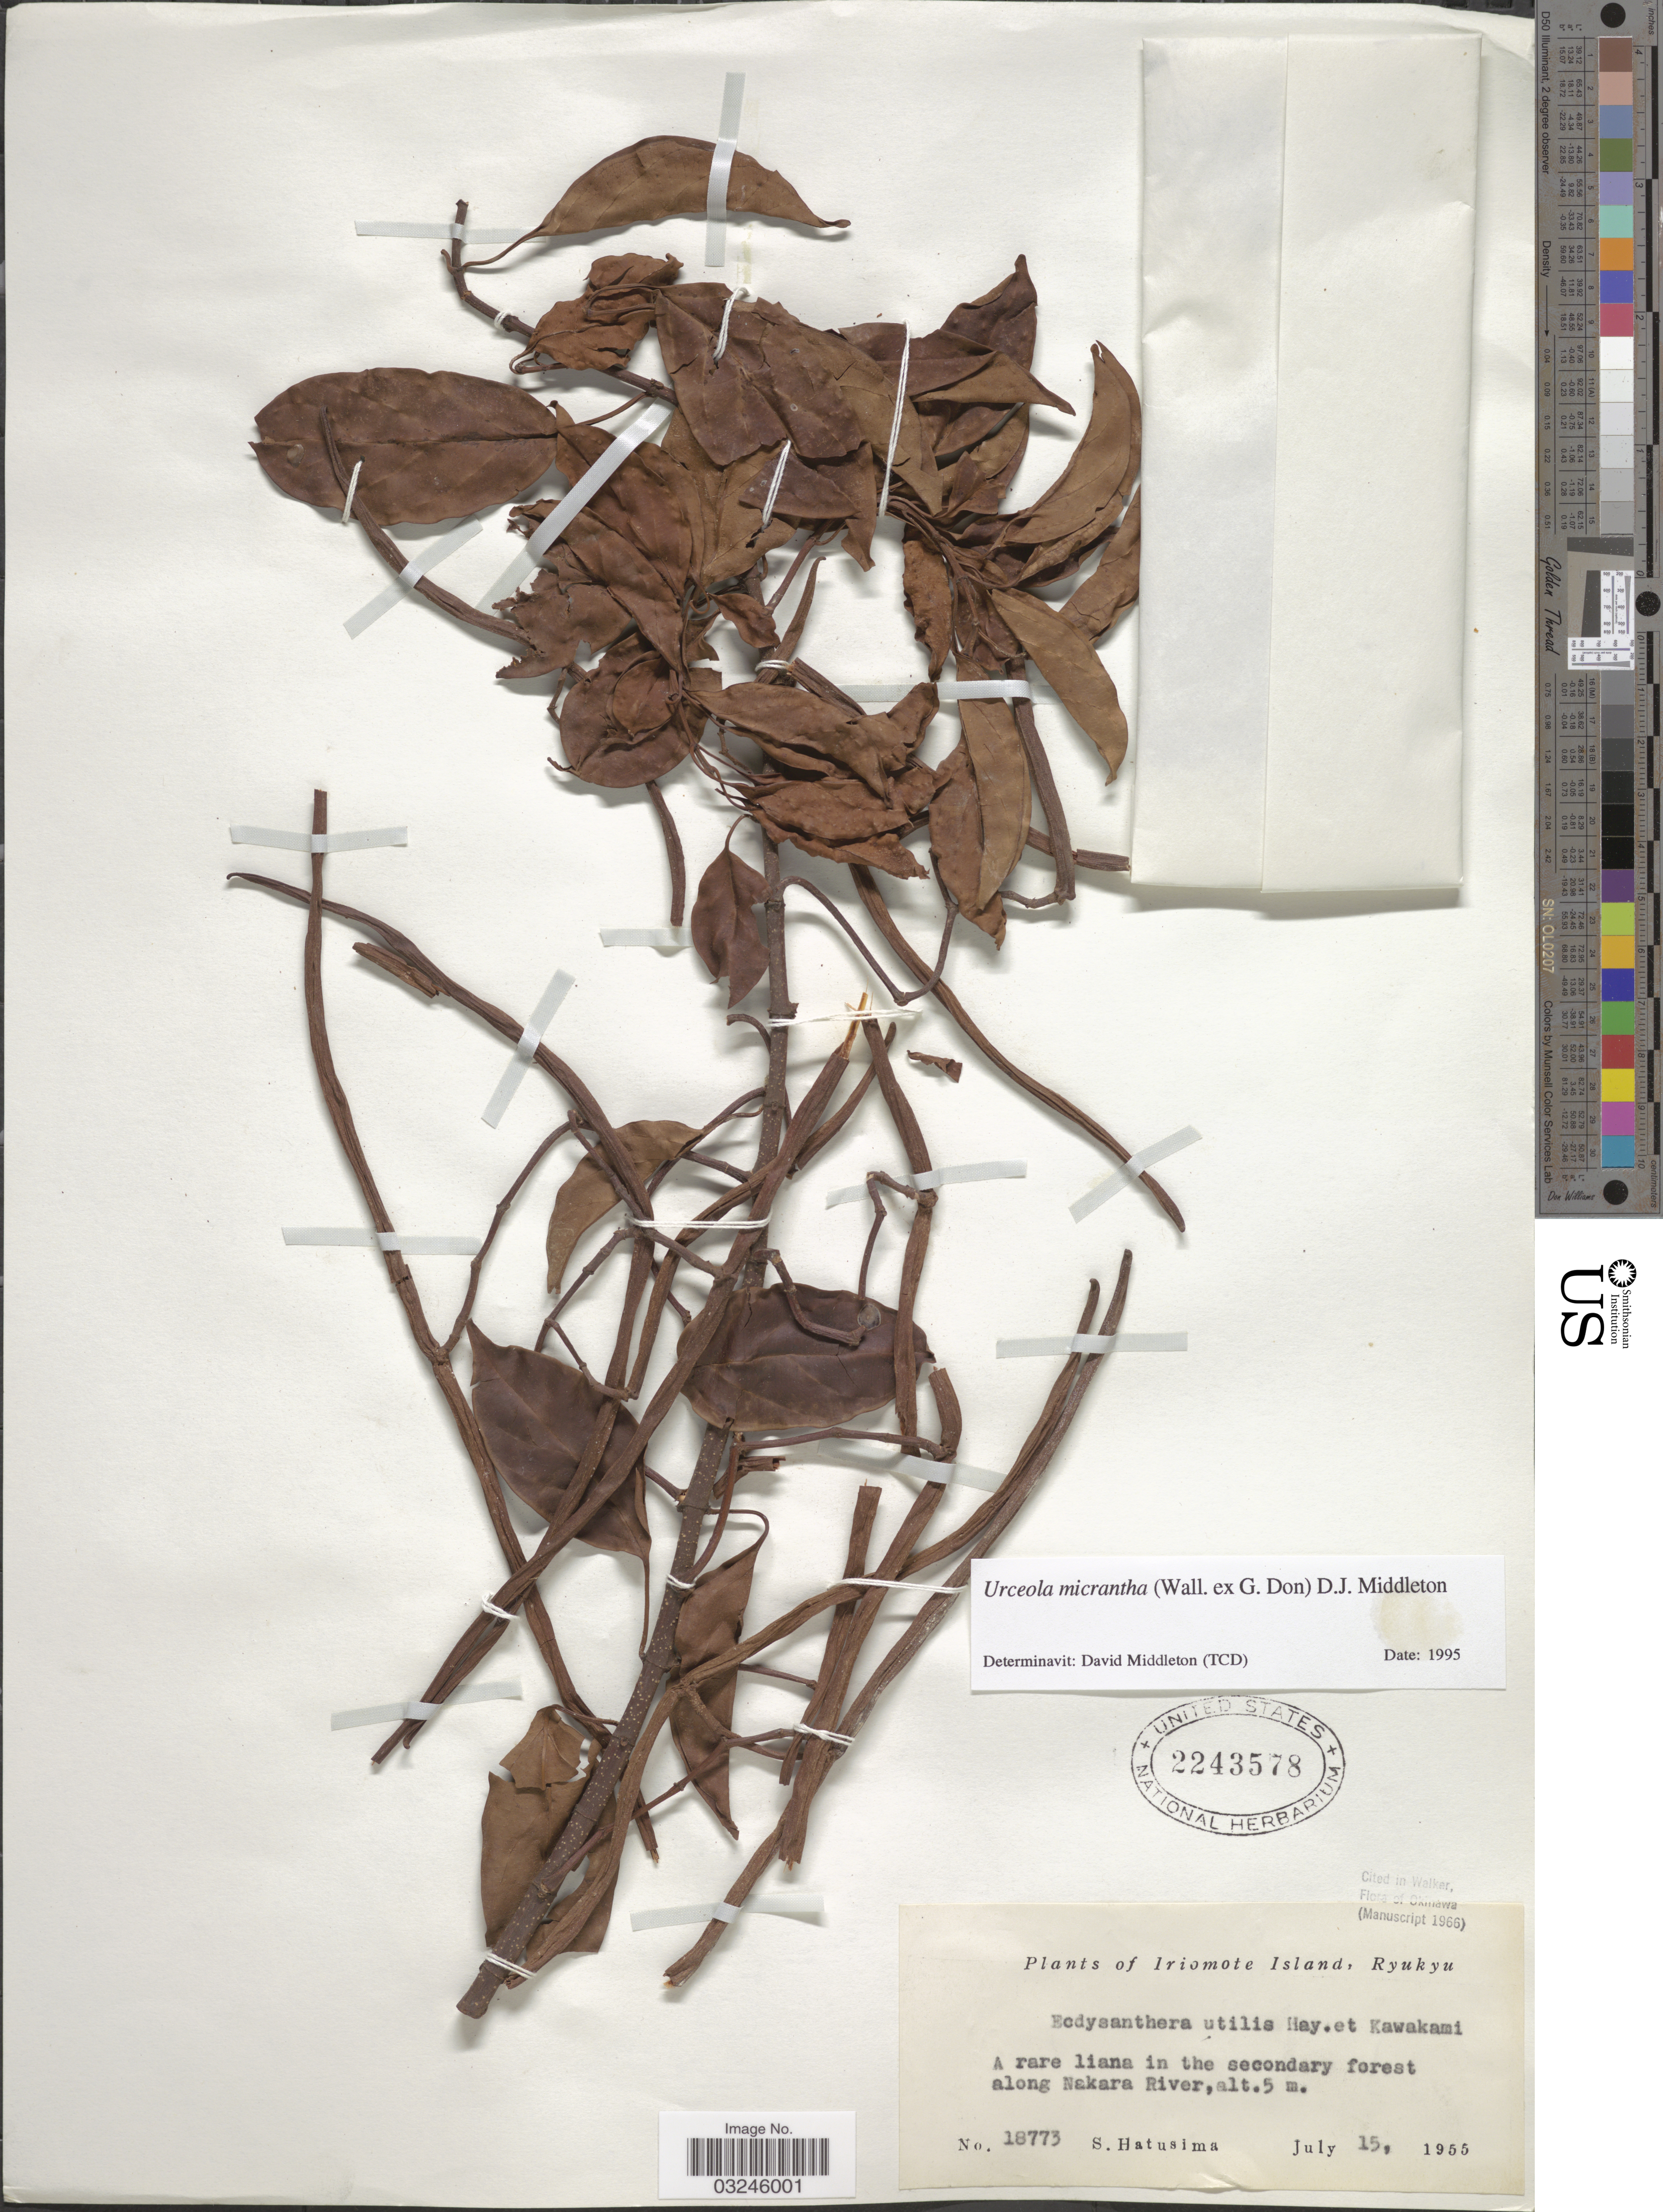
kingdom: Plantae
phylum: Tracheophyta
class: Magnoliopsida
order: Gentianales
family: Apocynaceae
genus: Urceola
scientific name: Urceola micrantha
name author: (Wall. ex G. Don) Mabb.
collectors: S. Hatusima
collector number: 18773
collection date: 1955-07-15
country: Japan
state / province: Okinawa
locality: Iriomote Island, Ryukyu, along Nakara River.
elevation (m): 5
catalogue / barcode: US 2243578